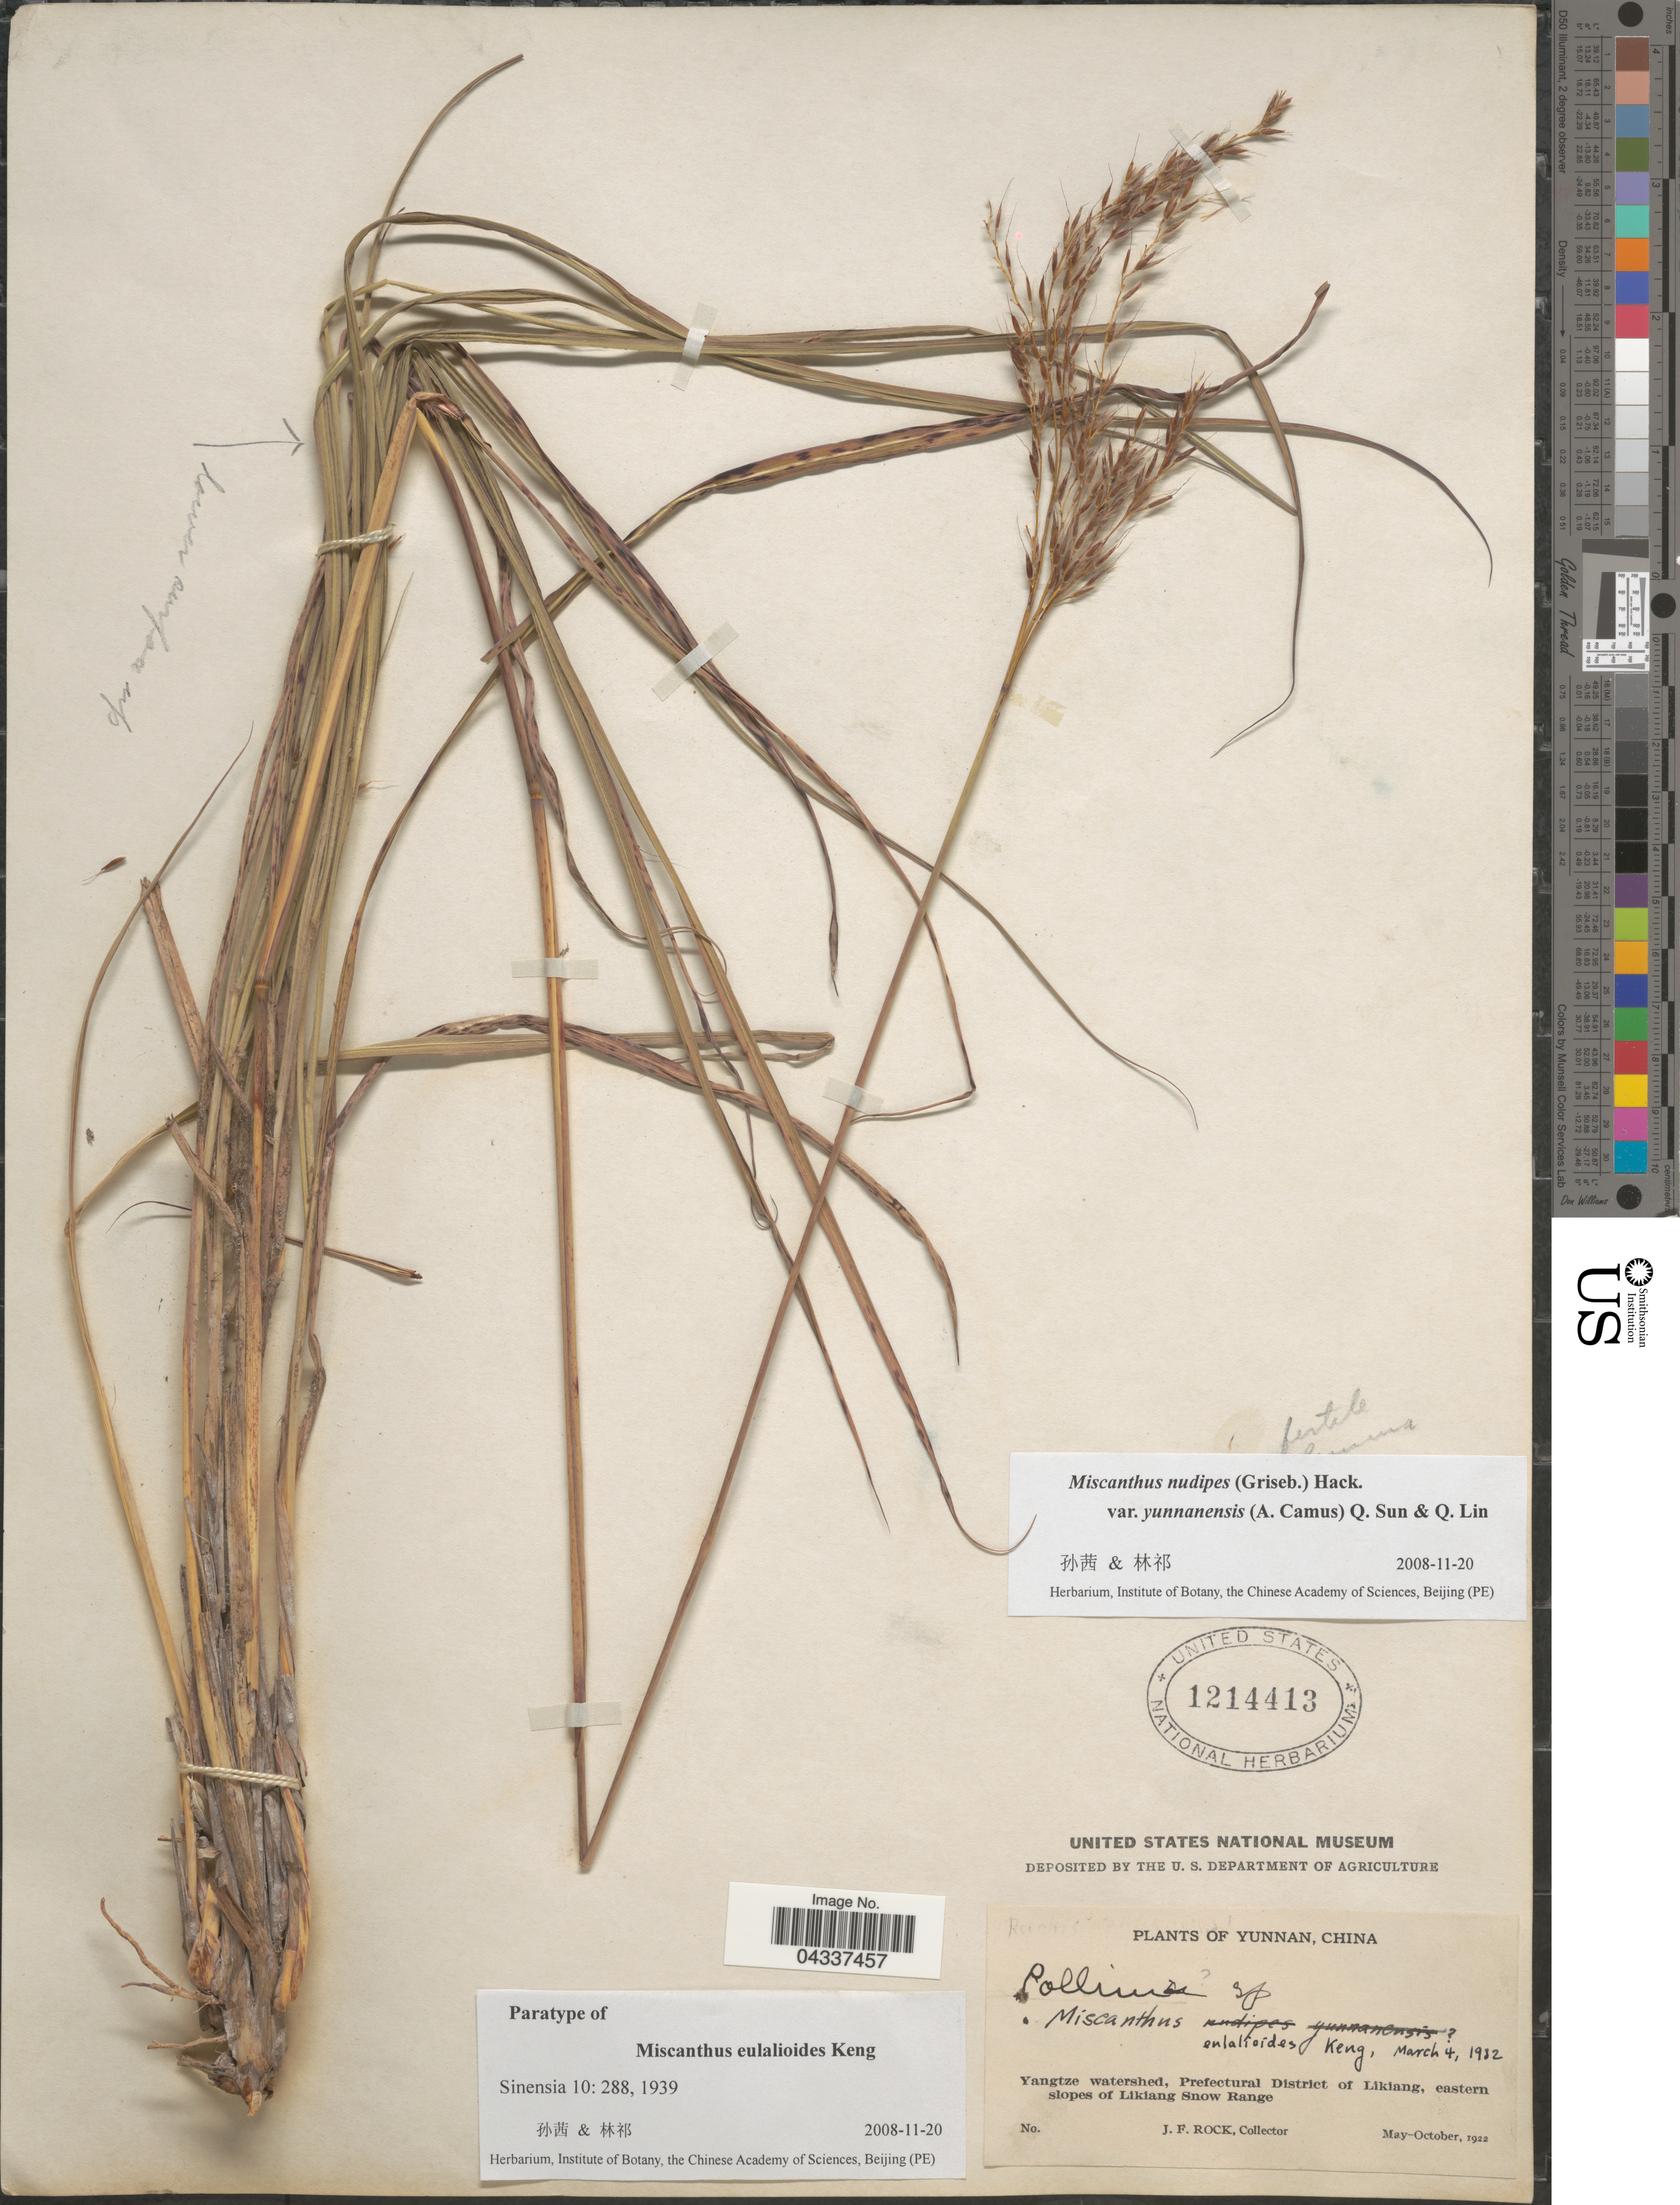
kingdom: Plantae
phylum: Tracheophyta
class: Liliopsida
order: Poales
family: Poaceae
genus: Miscanthus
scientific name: Miscanthus nudipes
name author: (Griseb.) Hack.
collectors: J. Rock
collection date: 1922-05/1922-10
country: China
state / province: Yunnan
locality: Yangtze watershed, Prefectural District of Likiang, eastern slopes of Likiang Snow Range.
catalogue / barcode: US 1214413